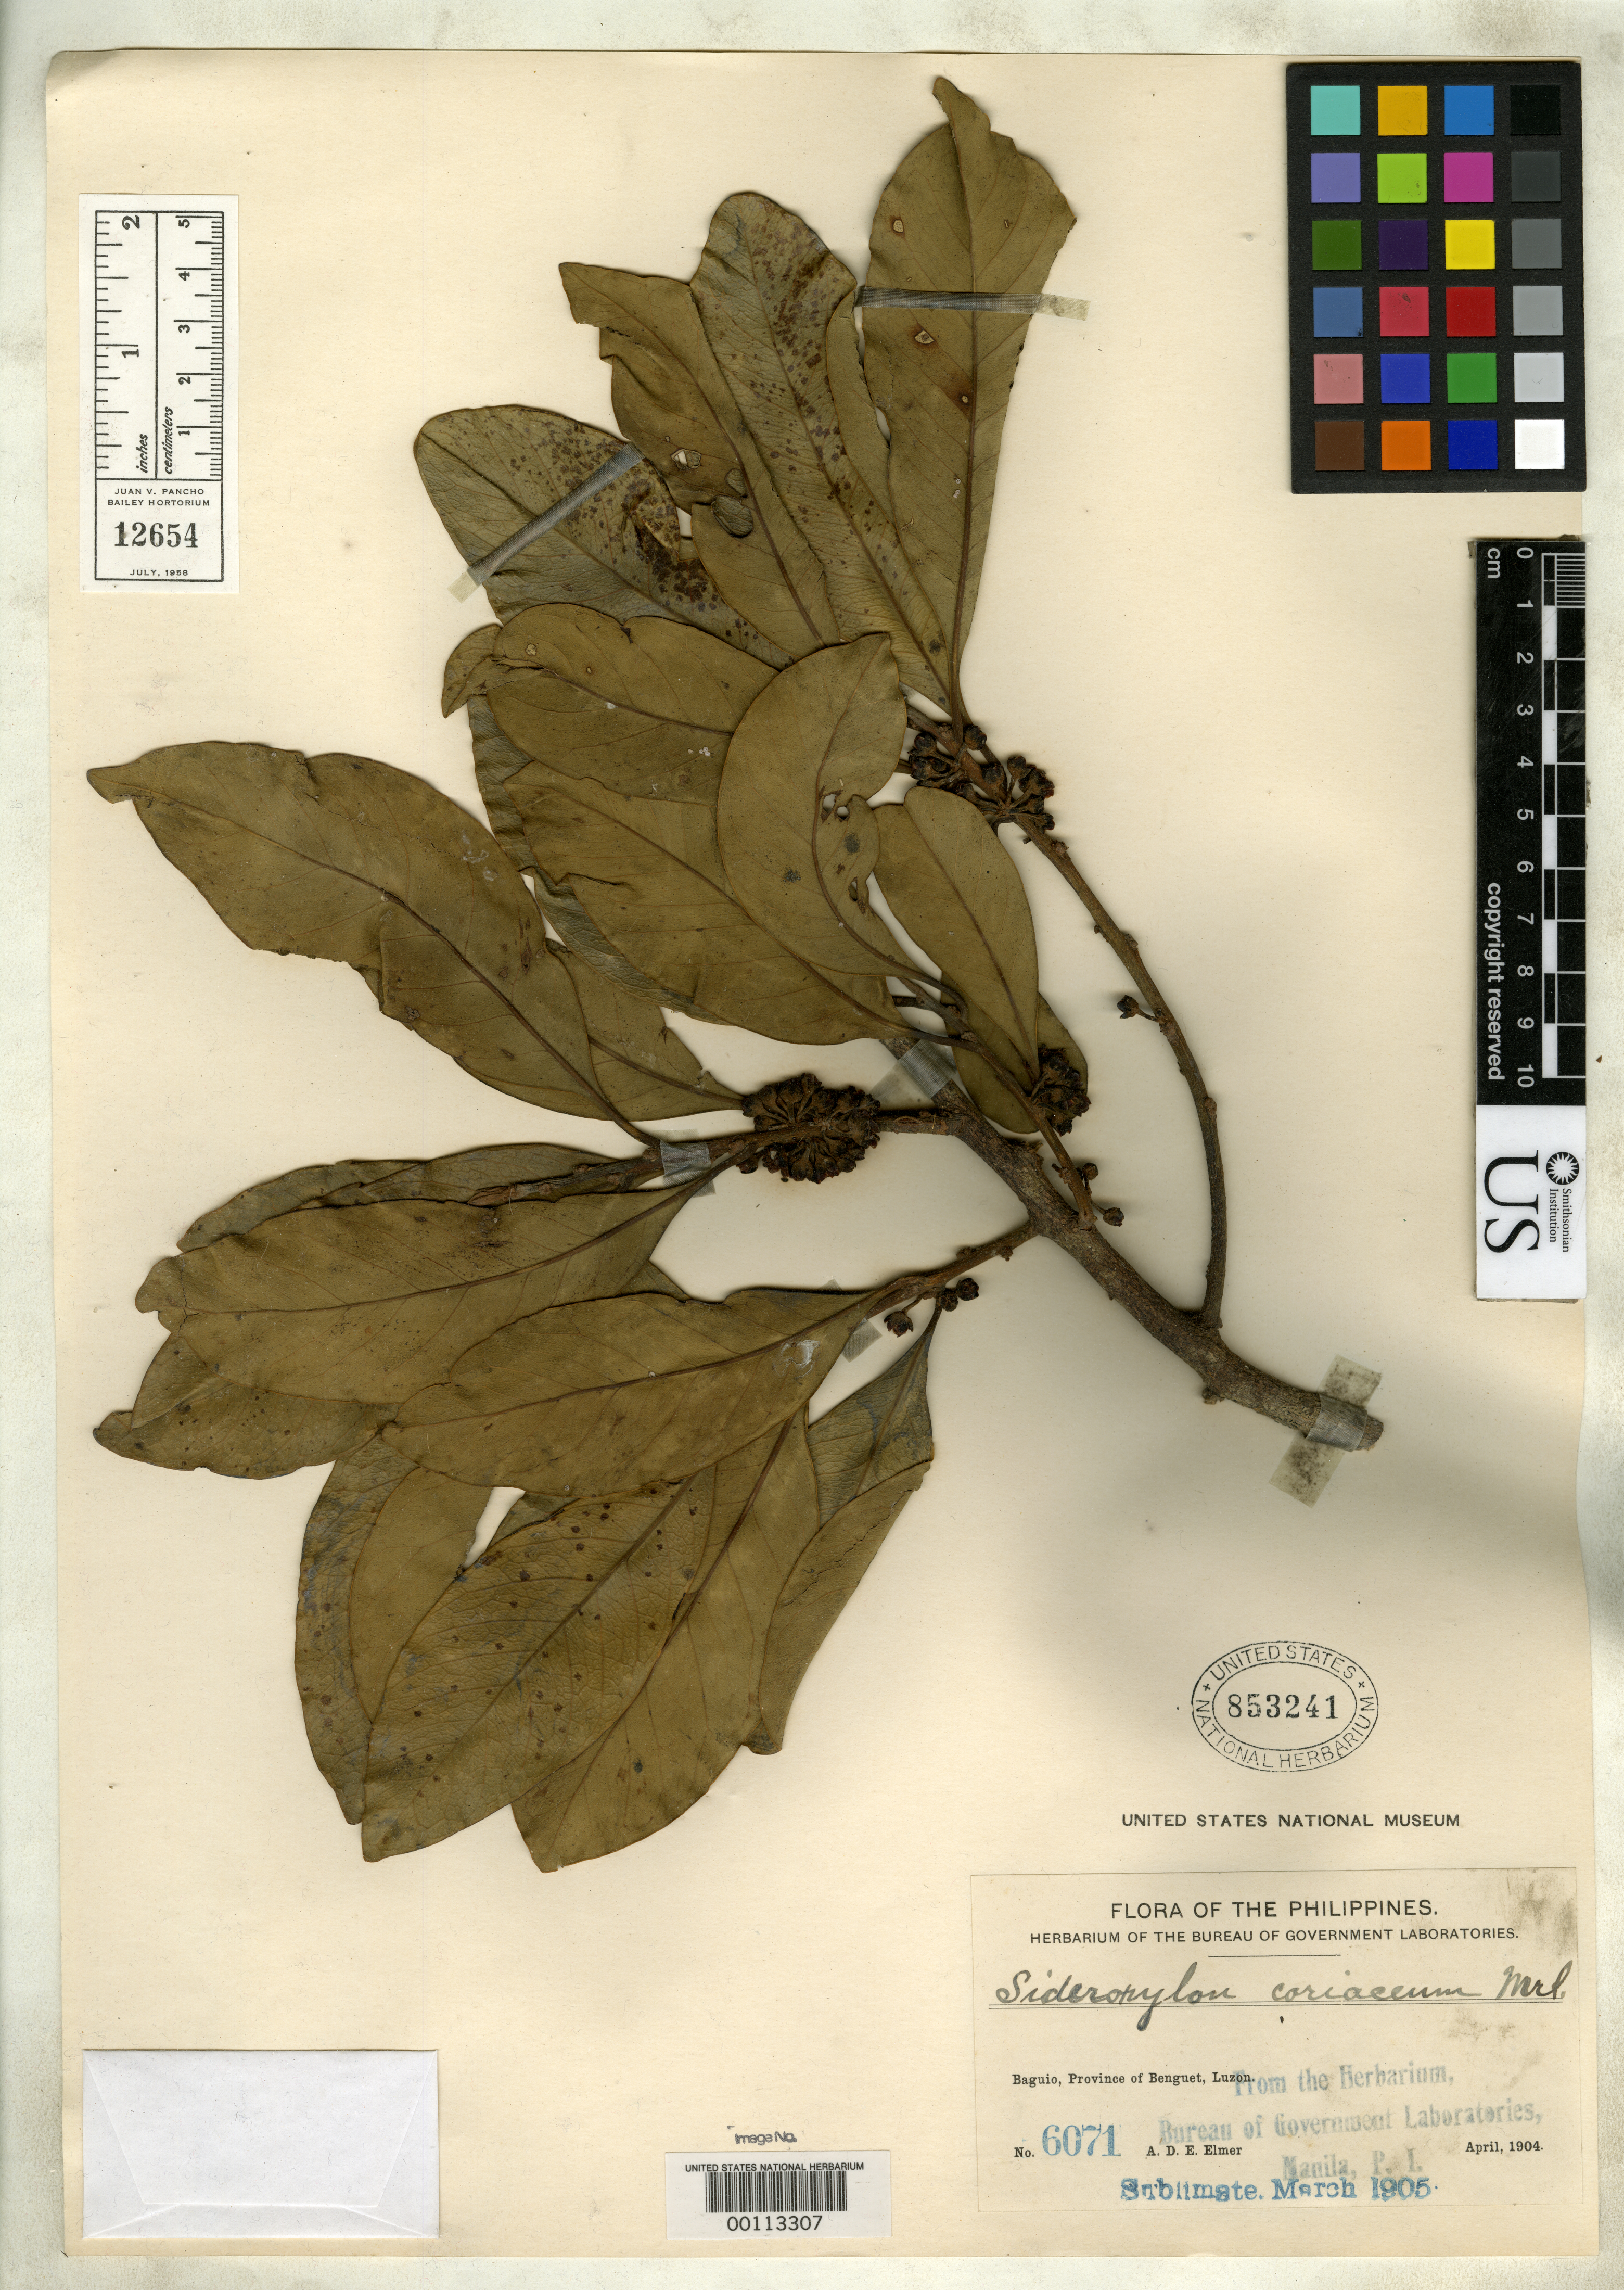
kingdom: Plantae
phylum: Tracheophyta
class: Magnoliopsida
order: Ericales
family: Sapotaceae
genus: Sideroxylon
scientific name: Sideroxylon coriaceum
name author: Merr.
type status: Isotype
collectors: A. D. E. Elmer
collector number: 6071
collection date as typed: Mar 1904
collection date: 1904-03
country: Philippines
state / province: Cordillera (Administrative Region)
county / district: Benguet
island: Luzon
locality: Baguio.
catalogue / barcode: US 853241